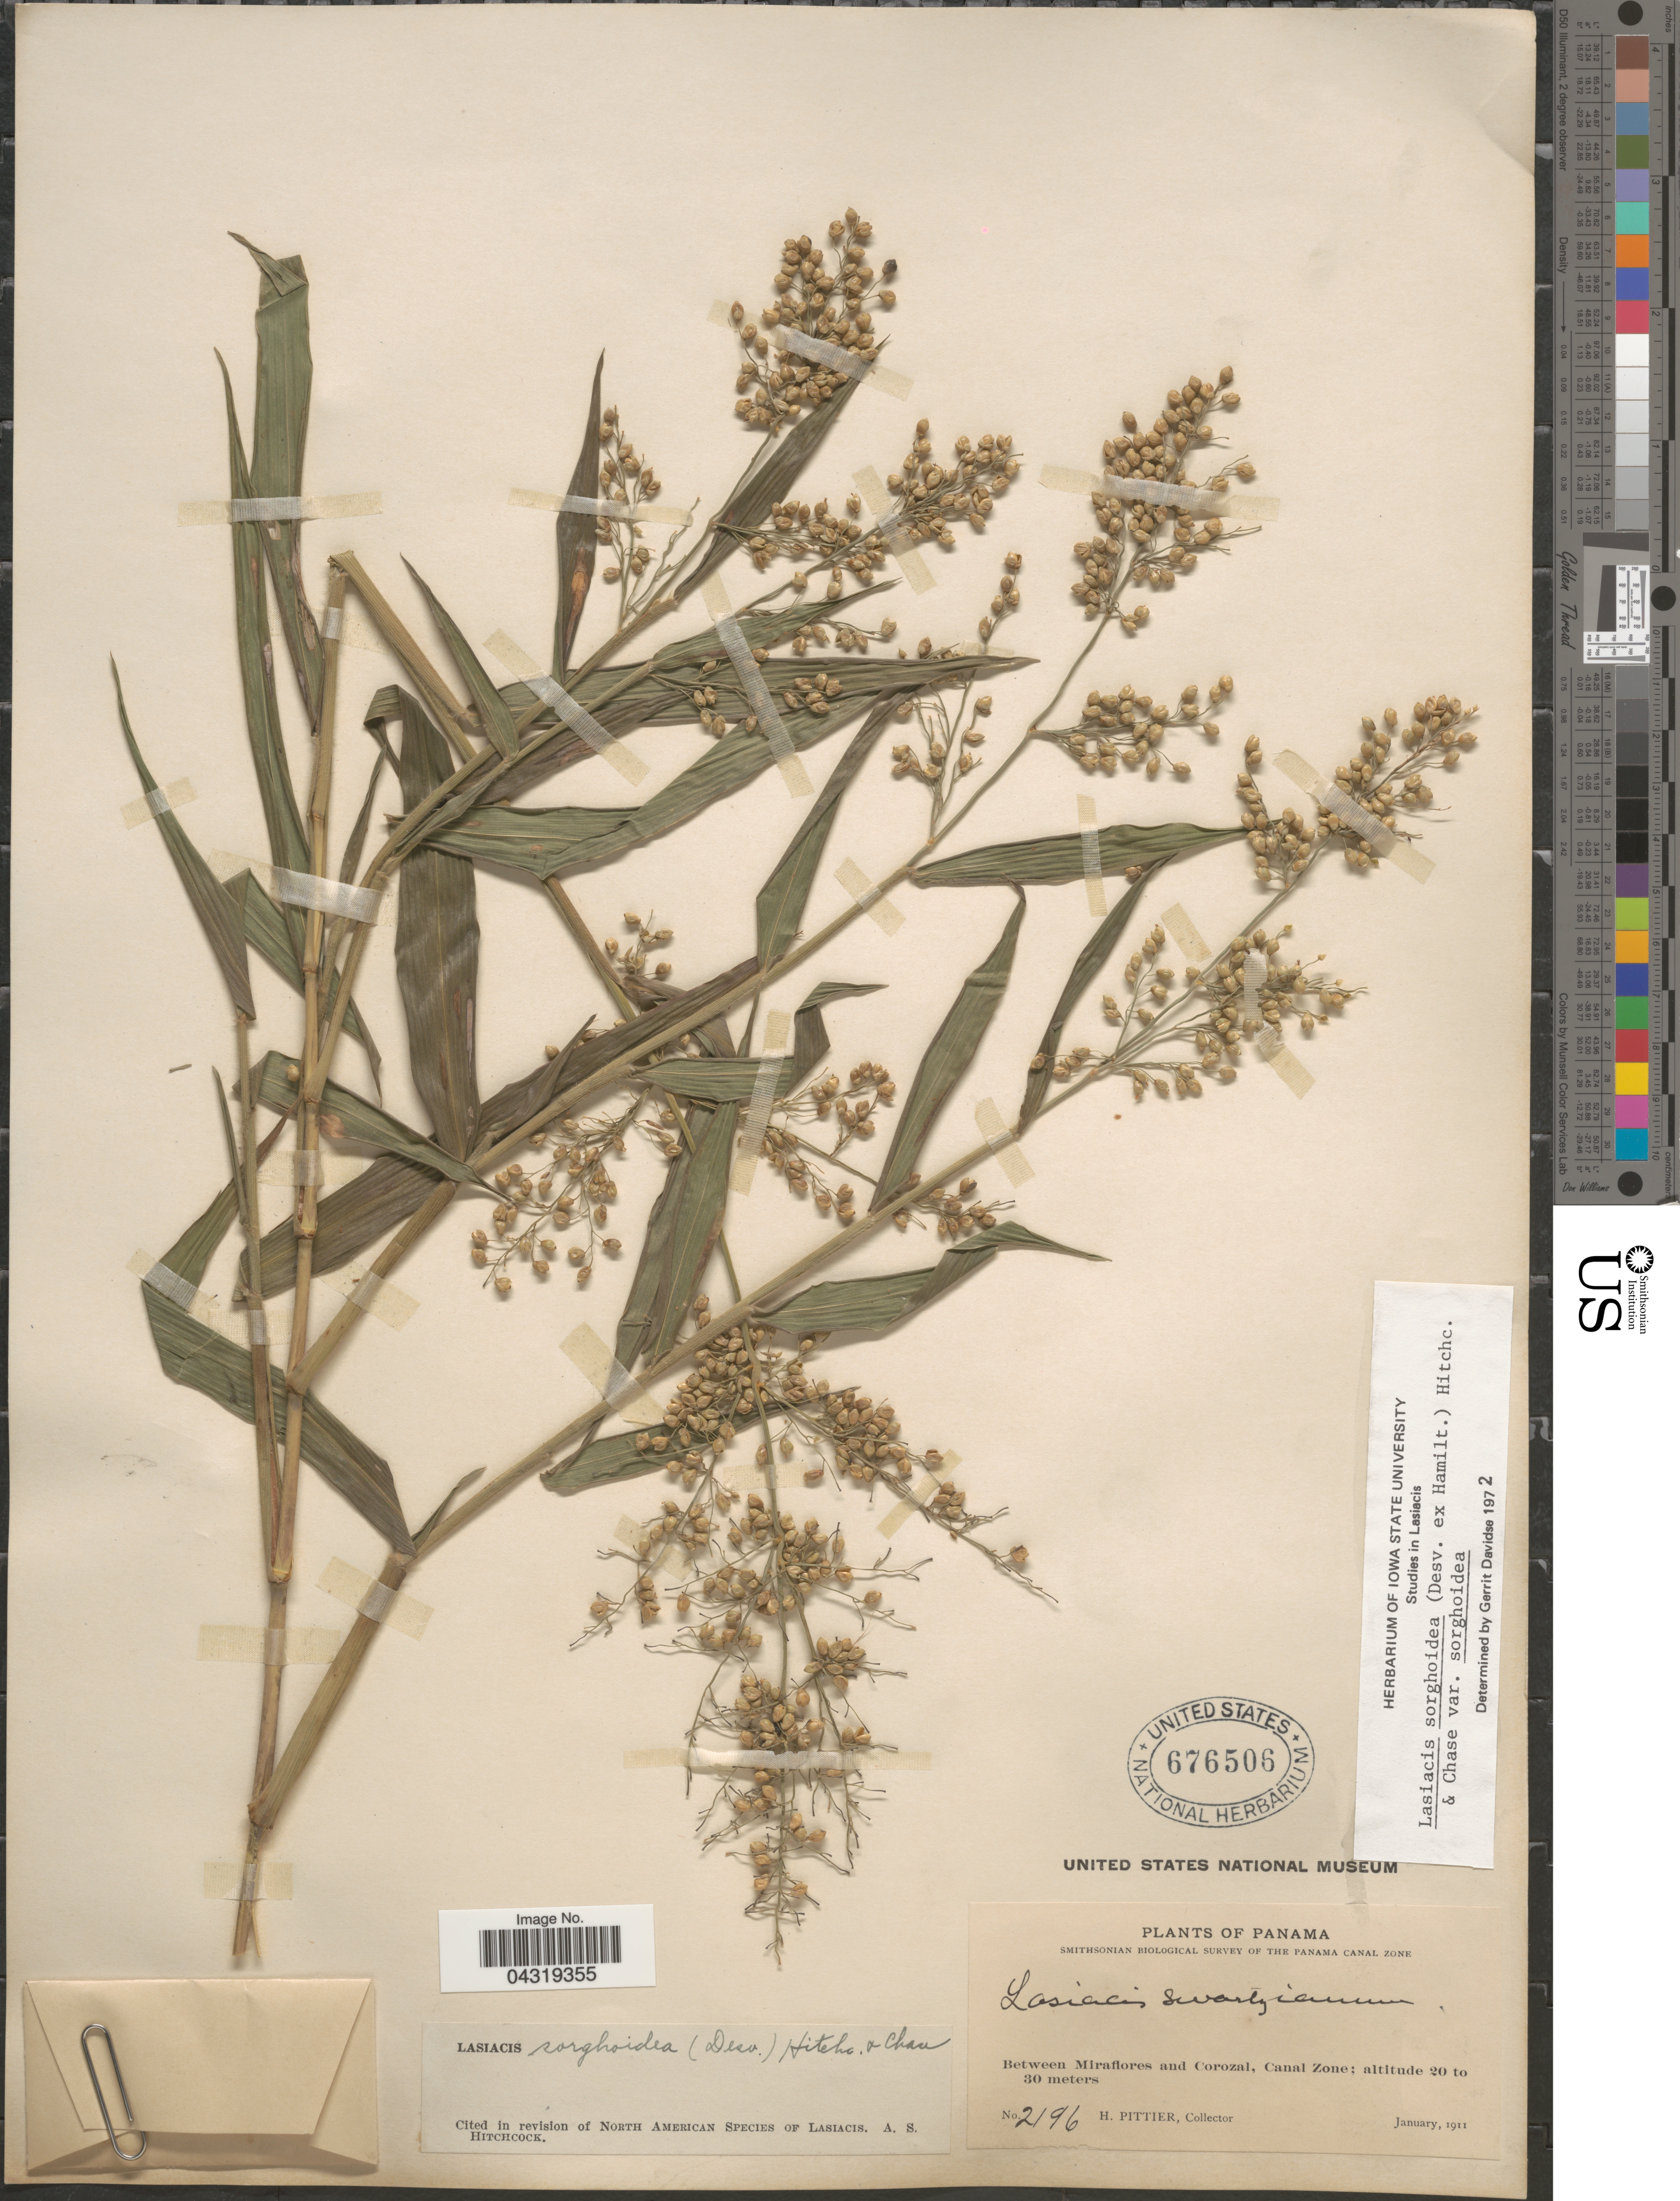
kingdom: Plantae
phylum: Tracheophyta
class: Liliopsida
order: Poales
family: Poaceae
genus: Lasiacis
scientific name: Lasiacis sorghoidea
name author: (Desv. ex Ham.) Hitchc. & Chase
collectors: H. F. Pittier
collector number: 2196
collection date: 1911-01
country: Panama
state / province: Colón / Panamá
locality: Smithsonian Biological Survey of the Panama Canal Zone. Between Miraflores and Corozal, Canal Zone.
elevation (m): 20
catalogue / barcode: US 676506